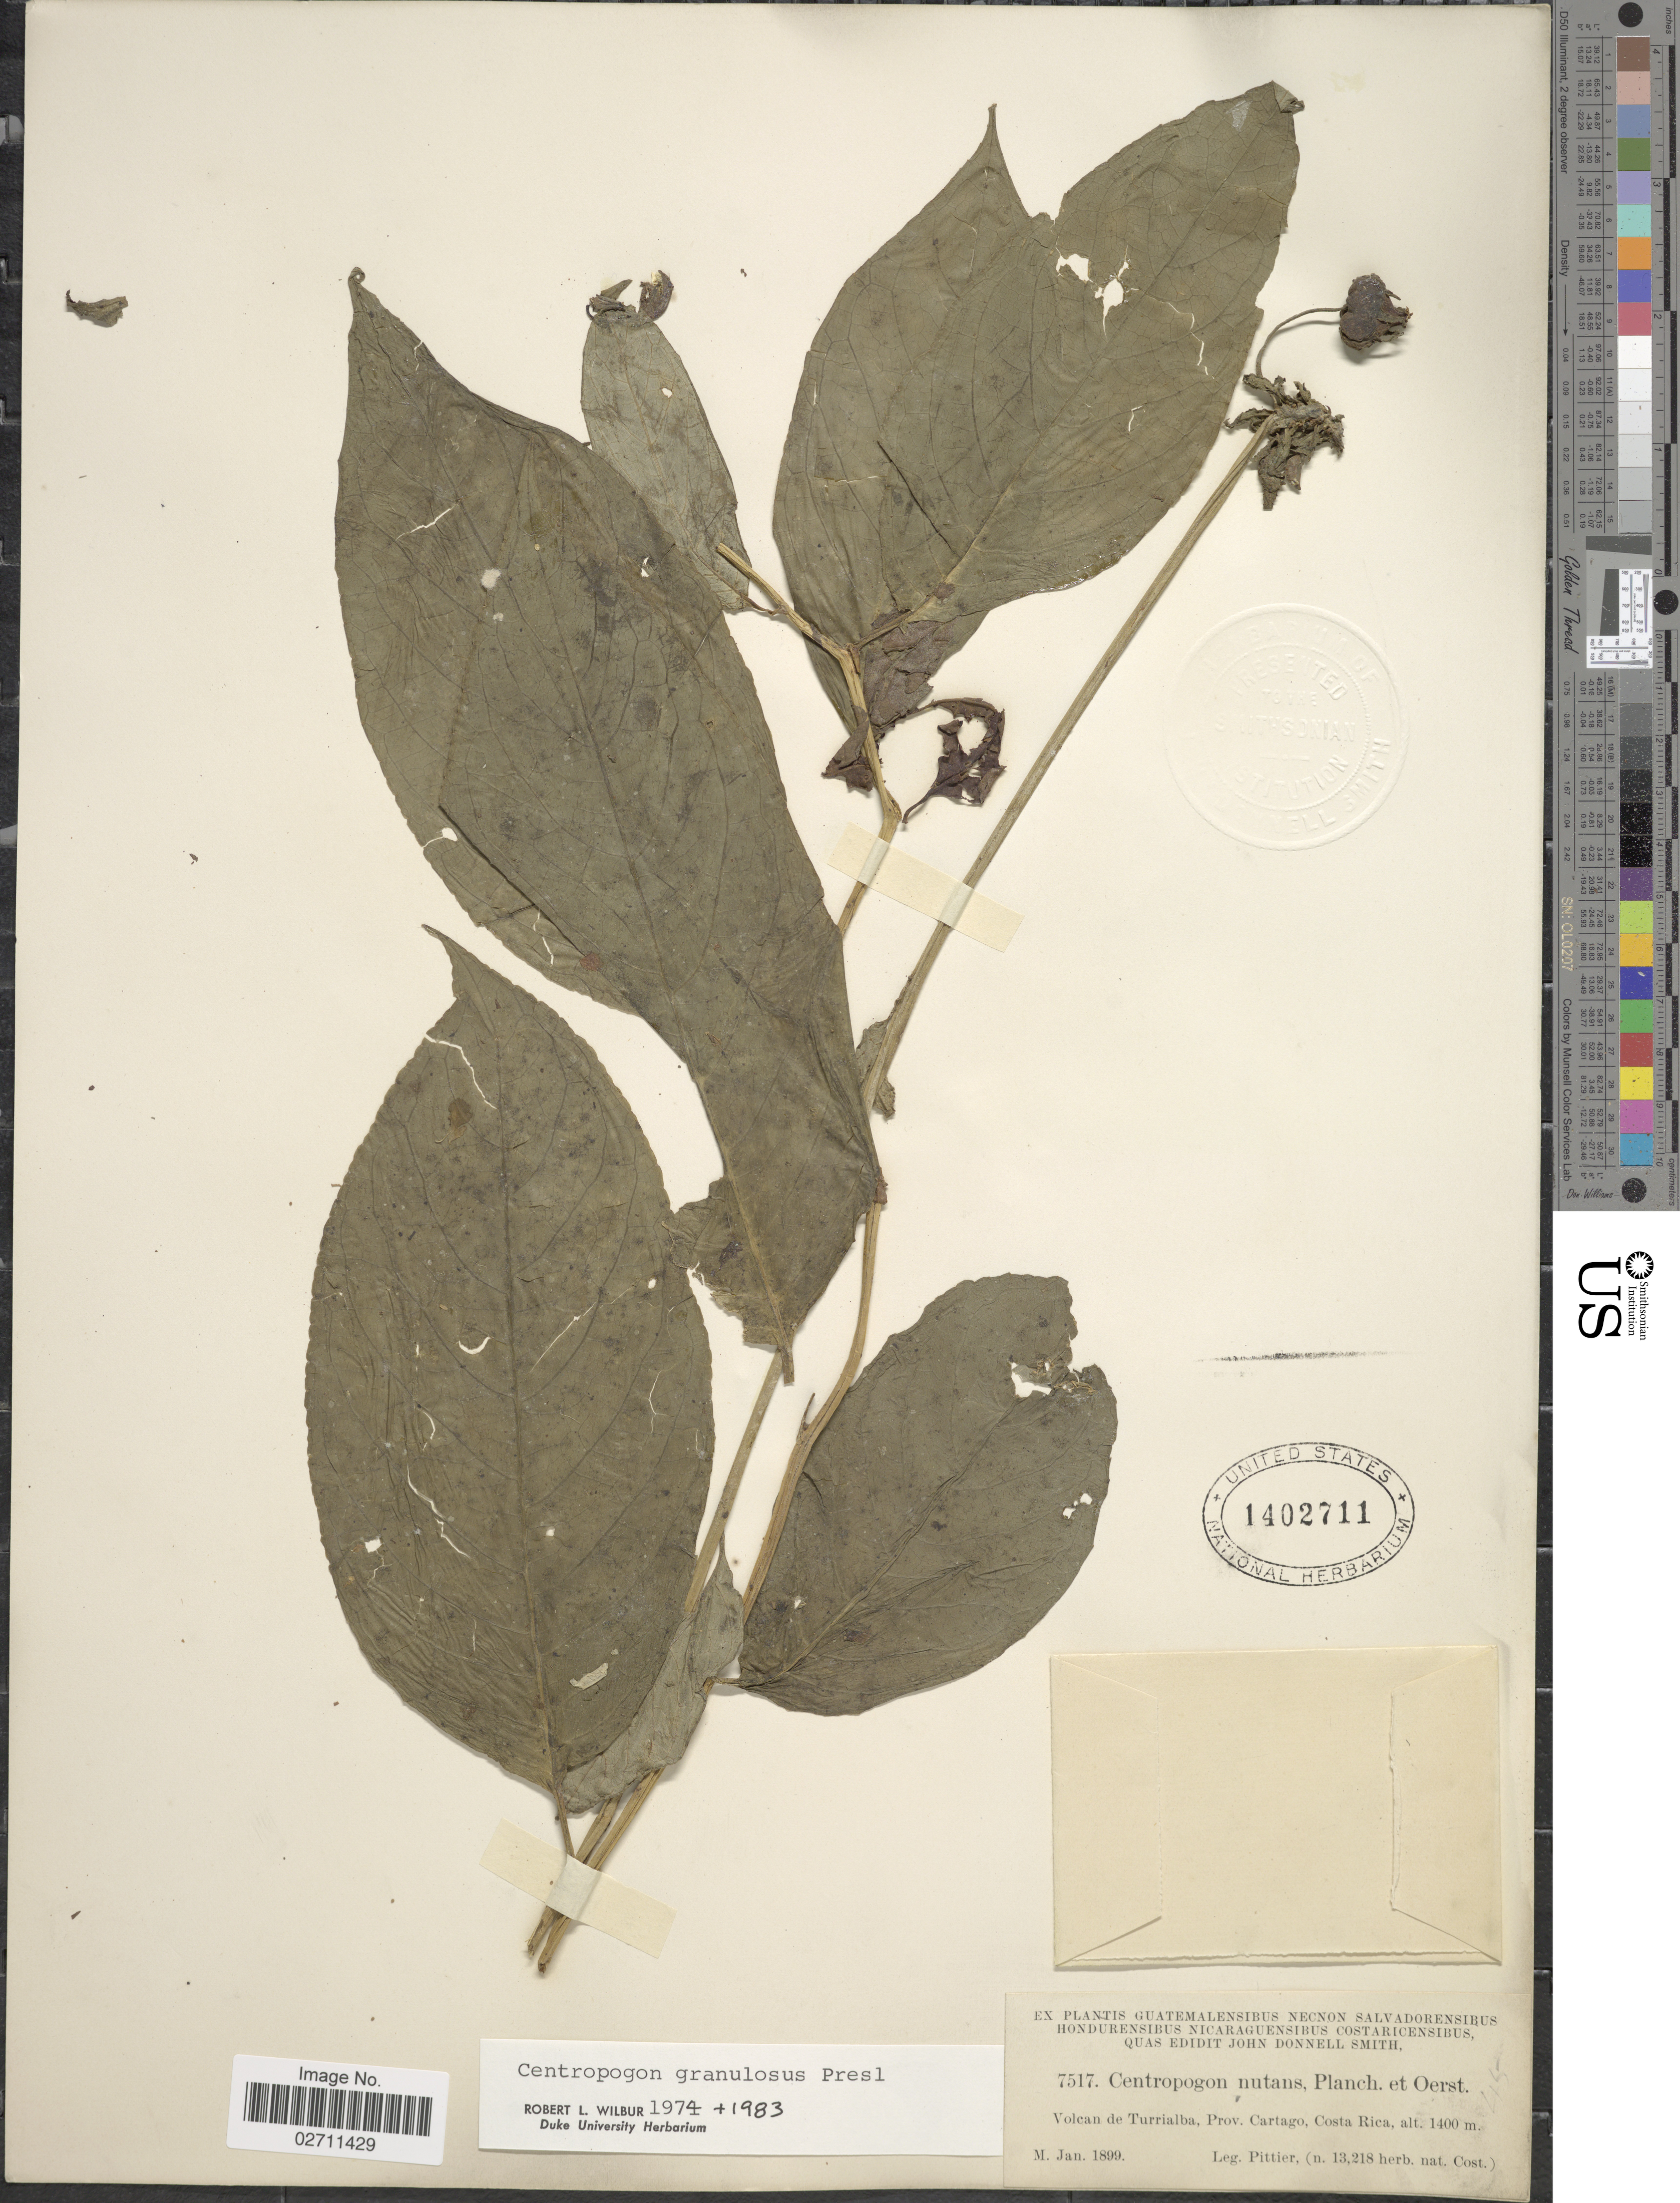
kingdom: Plantae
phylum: Tracheophyta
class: Magnoliopsida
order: Asterales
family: Campanulaceae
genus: Centropogon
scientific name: Centropogon granulosus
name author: C. Presl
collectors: Pittier, --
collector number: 7517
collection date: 1899-01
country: Costa Rica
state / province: Cartago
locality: Volcan de Turrialba.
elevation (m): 1400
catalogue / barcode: US 1402711